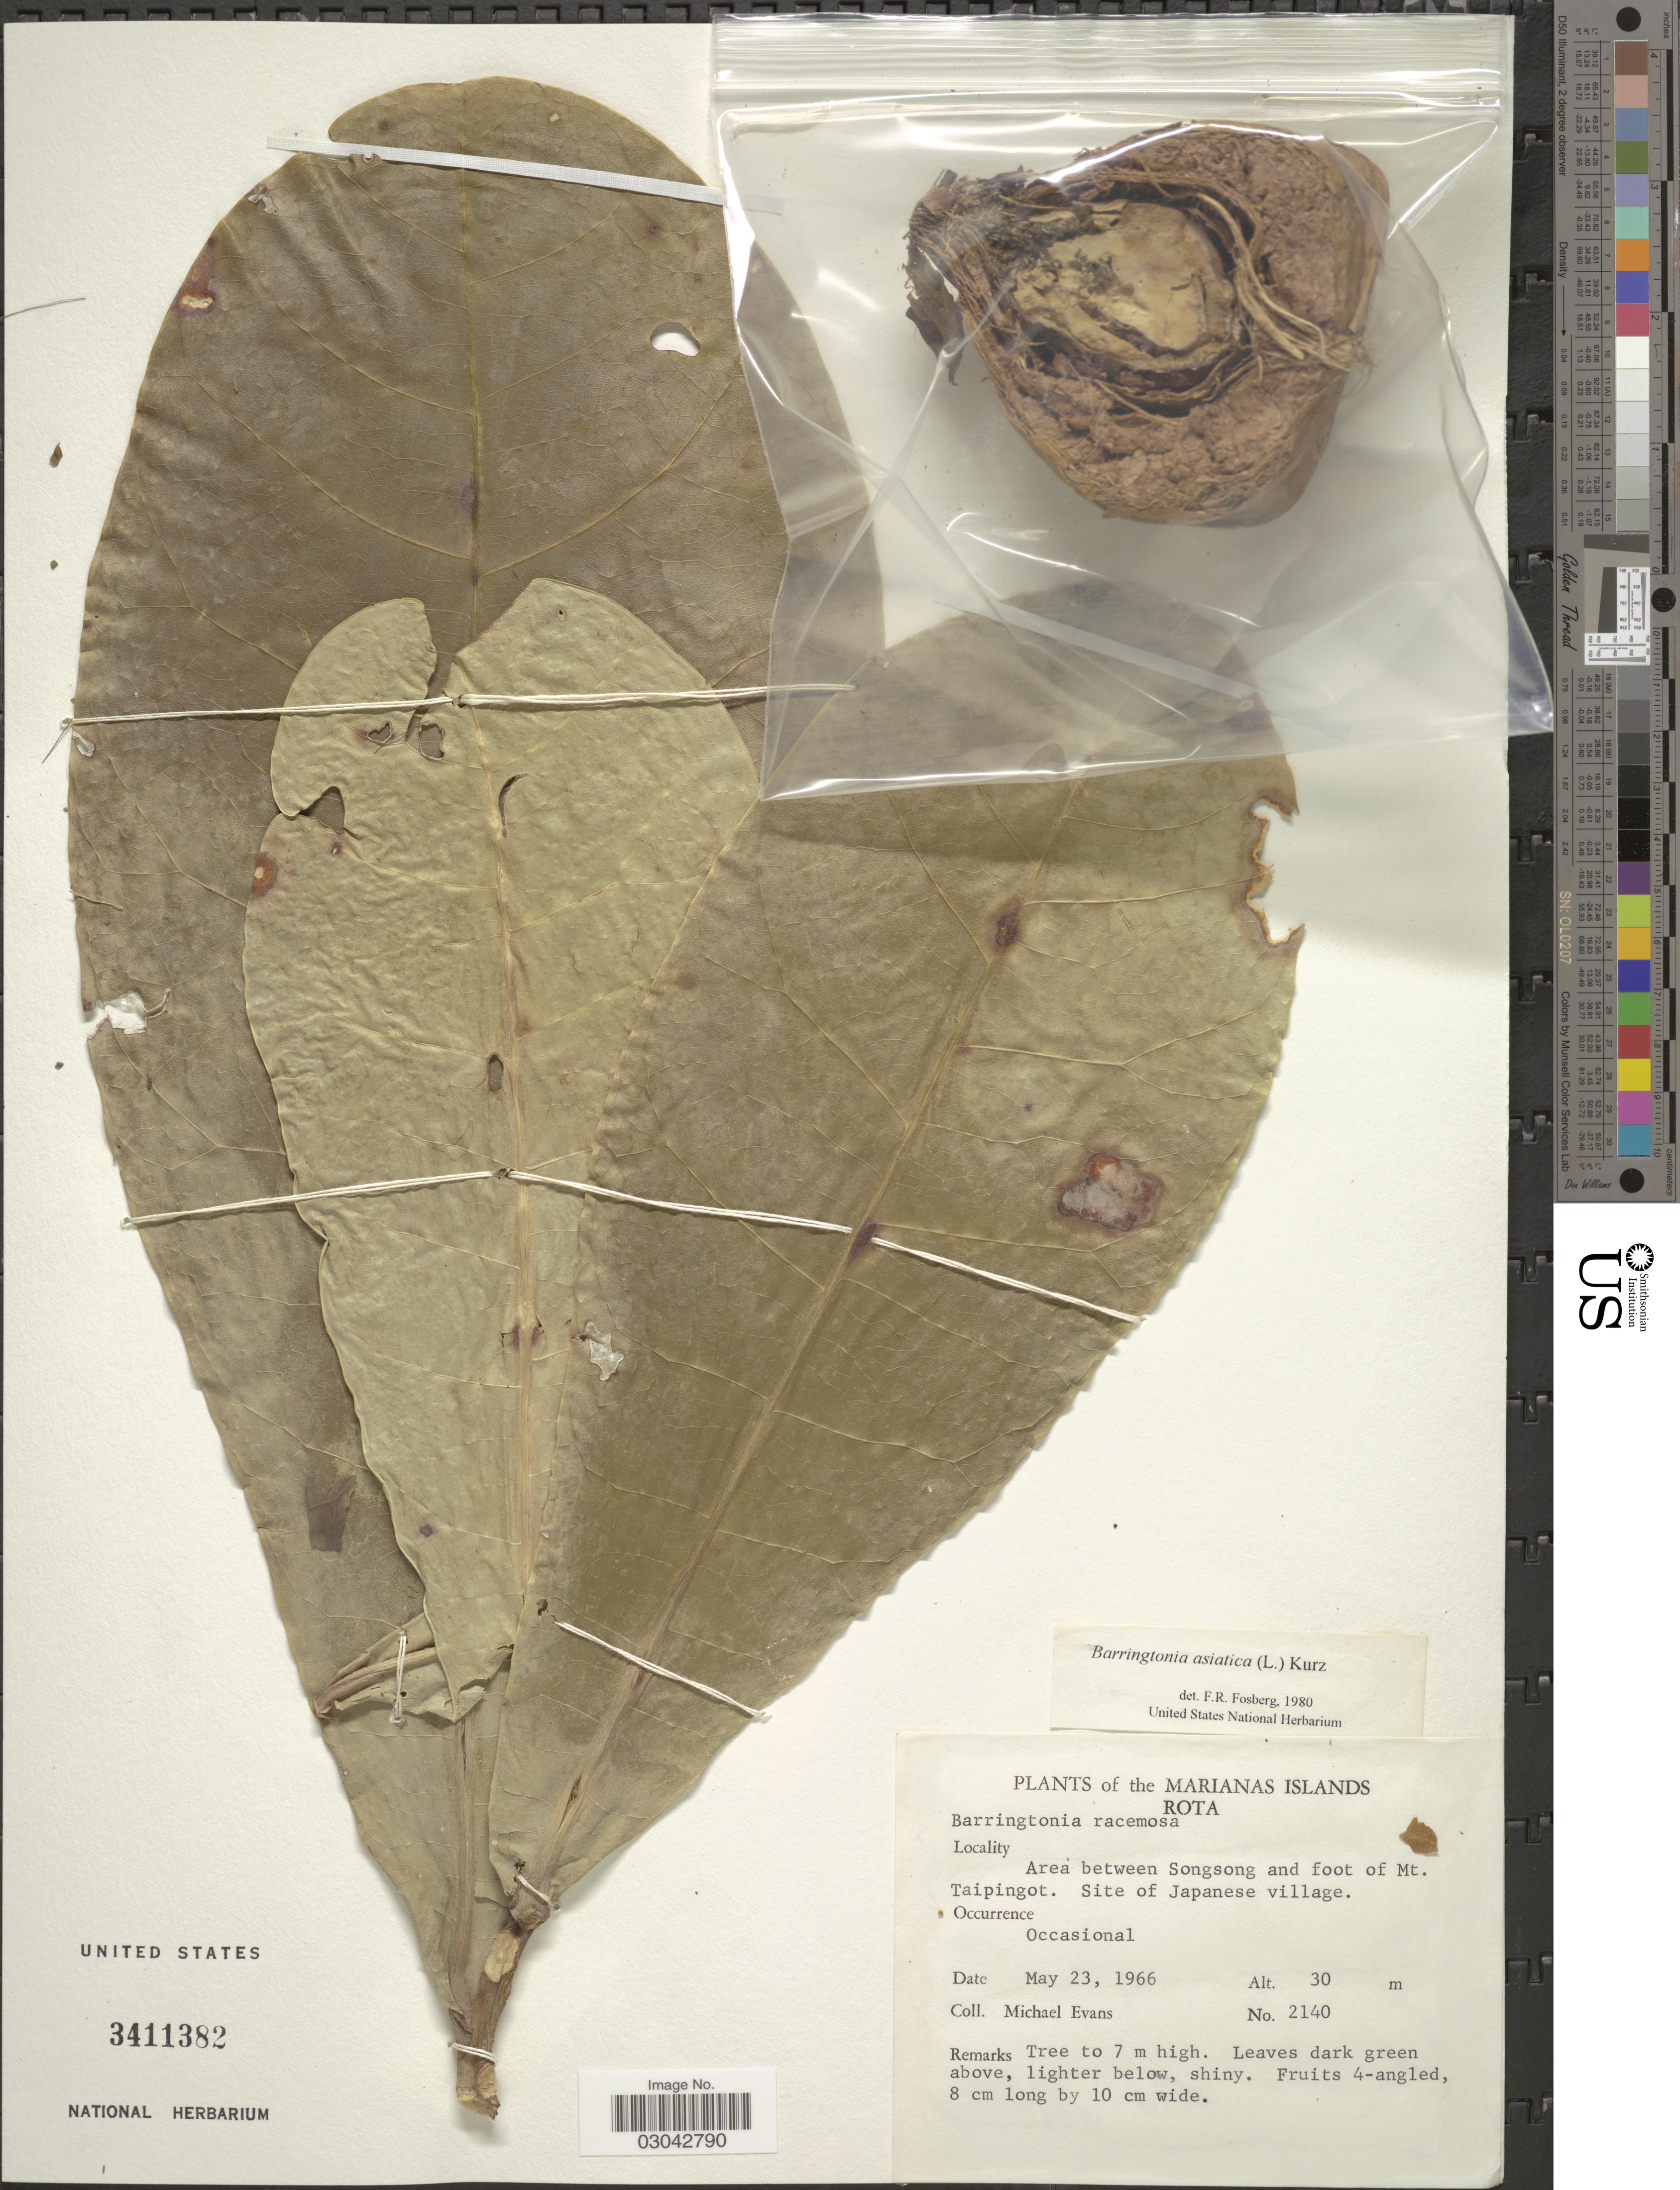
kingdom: Plantae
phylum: Tracheophyta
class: Magnoliopsida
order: Ericales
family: Lecythidaceae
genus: Barringtonia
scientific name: Barringtonia asiatica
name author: (L.) Kurz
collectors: M. Evans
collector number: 2140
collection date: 1966-05-23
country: Northern Mariana Islands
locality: Marianas Islands. Rota. Area between Songsong and foot of Mt. Taipingot. Site of Japanese village.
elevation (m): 30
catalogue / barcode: US 3411382